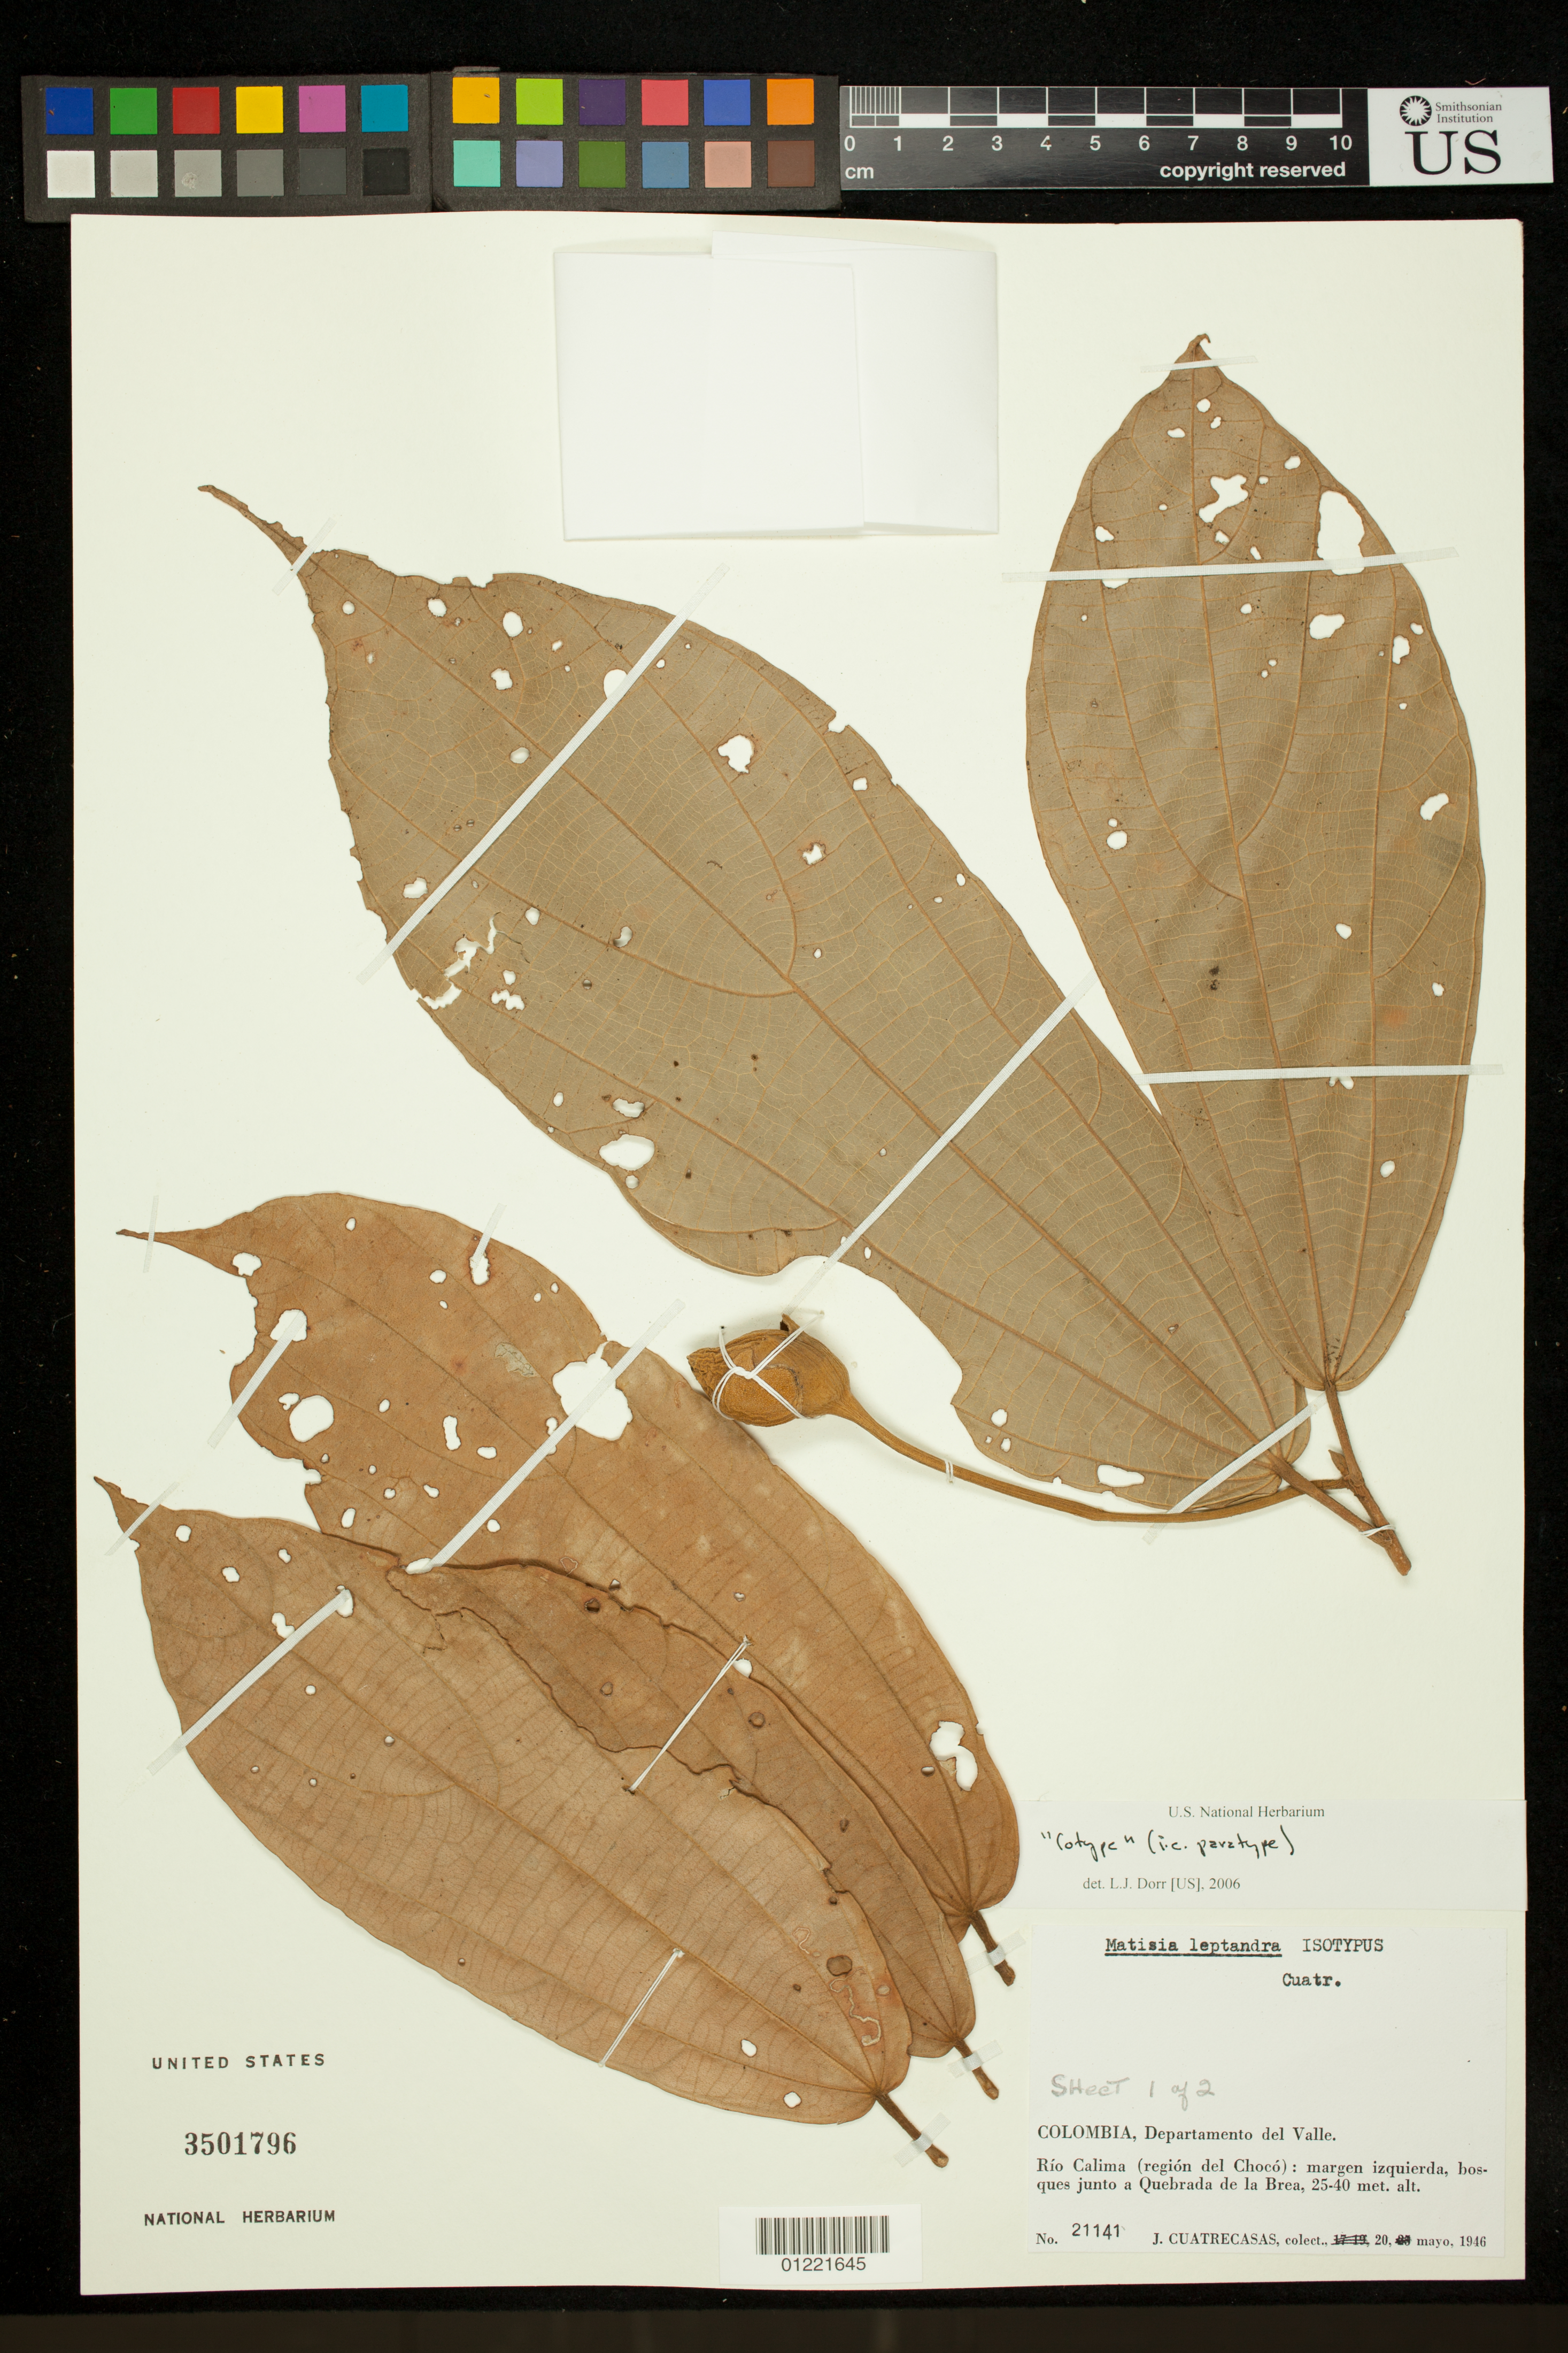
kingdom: Plantae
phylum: Tracheophyta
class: Magnoliopsida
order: Malvales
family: Malvaceae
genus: Matisia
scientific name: Matisia leptandra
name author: (Cuatrec.) Cuatrec.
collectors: J. Cuatrecasas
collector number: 21141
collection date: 1946-05-20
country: Colombia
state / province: Valle del Cauca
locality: Rio Calima, (region del Choco): margen izquierda, bosques junto a Quebrada de la Brea.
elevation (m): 25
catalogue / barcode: US 3501796